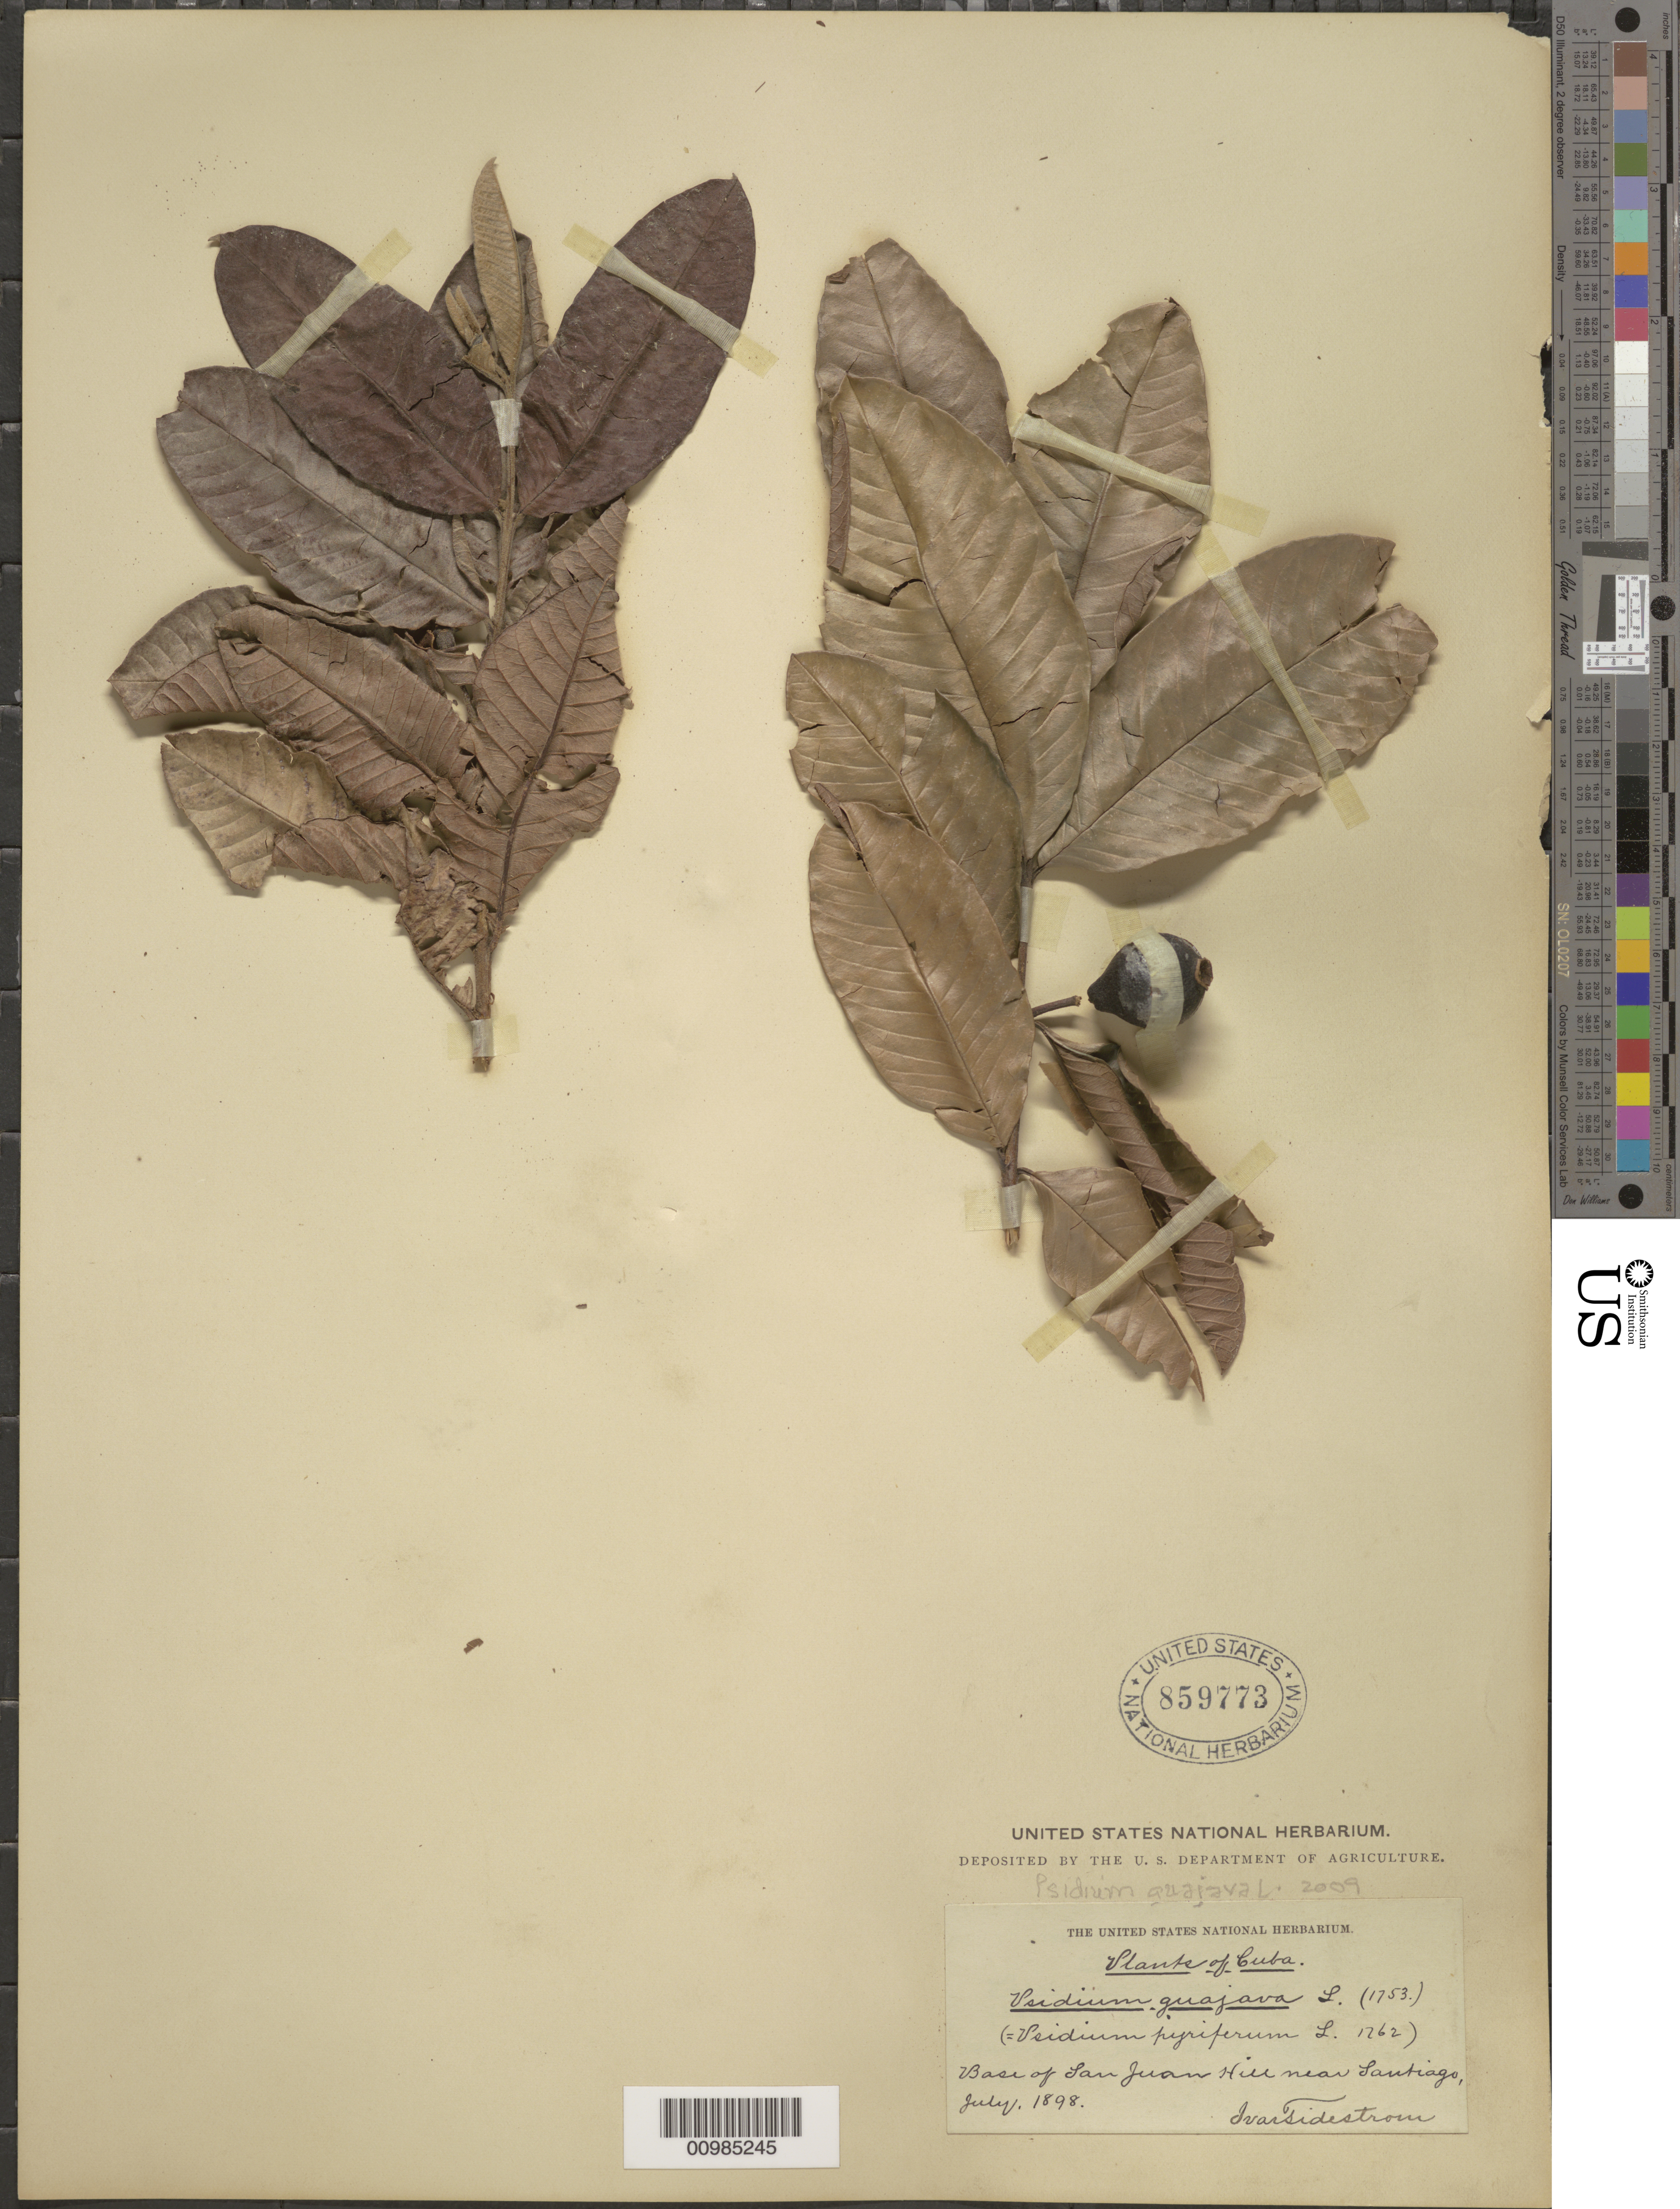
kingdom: Plantae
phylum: Tracheophyta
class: Magnoliopsida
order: Myrtales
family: Myrtaceae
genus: Psidium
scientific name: Psidium guajava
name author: L.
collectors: I. F. Tidestrom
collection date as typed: Jul 1898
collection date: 1898-07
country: Cuba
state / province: Santiago de Cuba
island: Cuba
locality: Base of San Juan Hill near Santiago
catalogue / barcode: US 859773